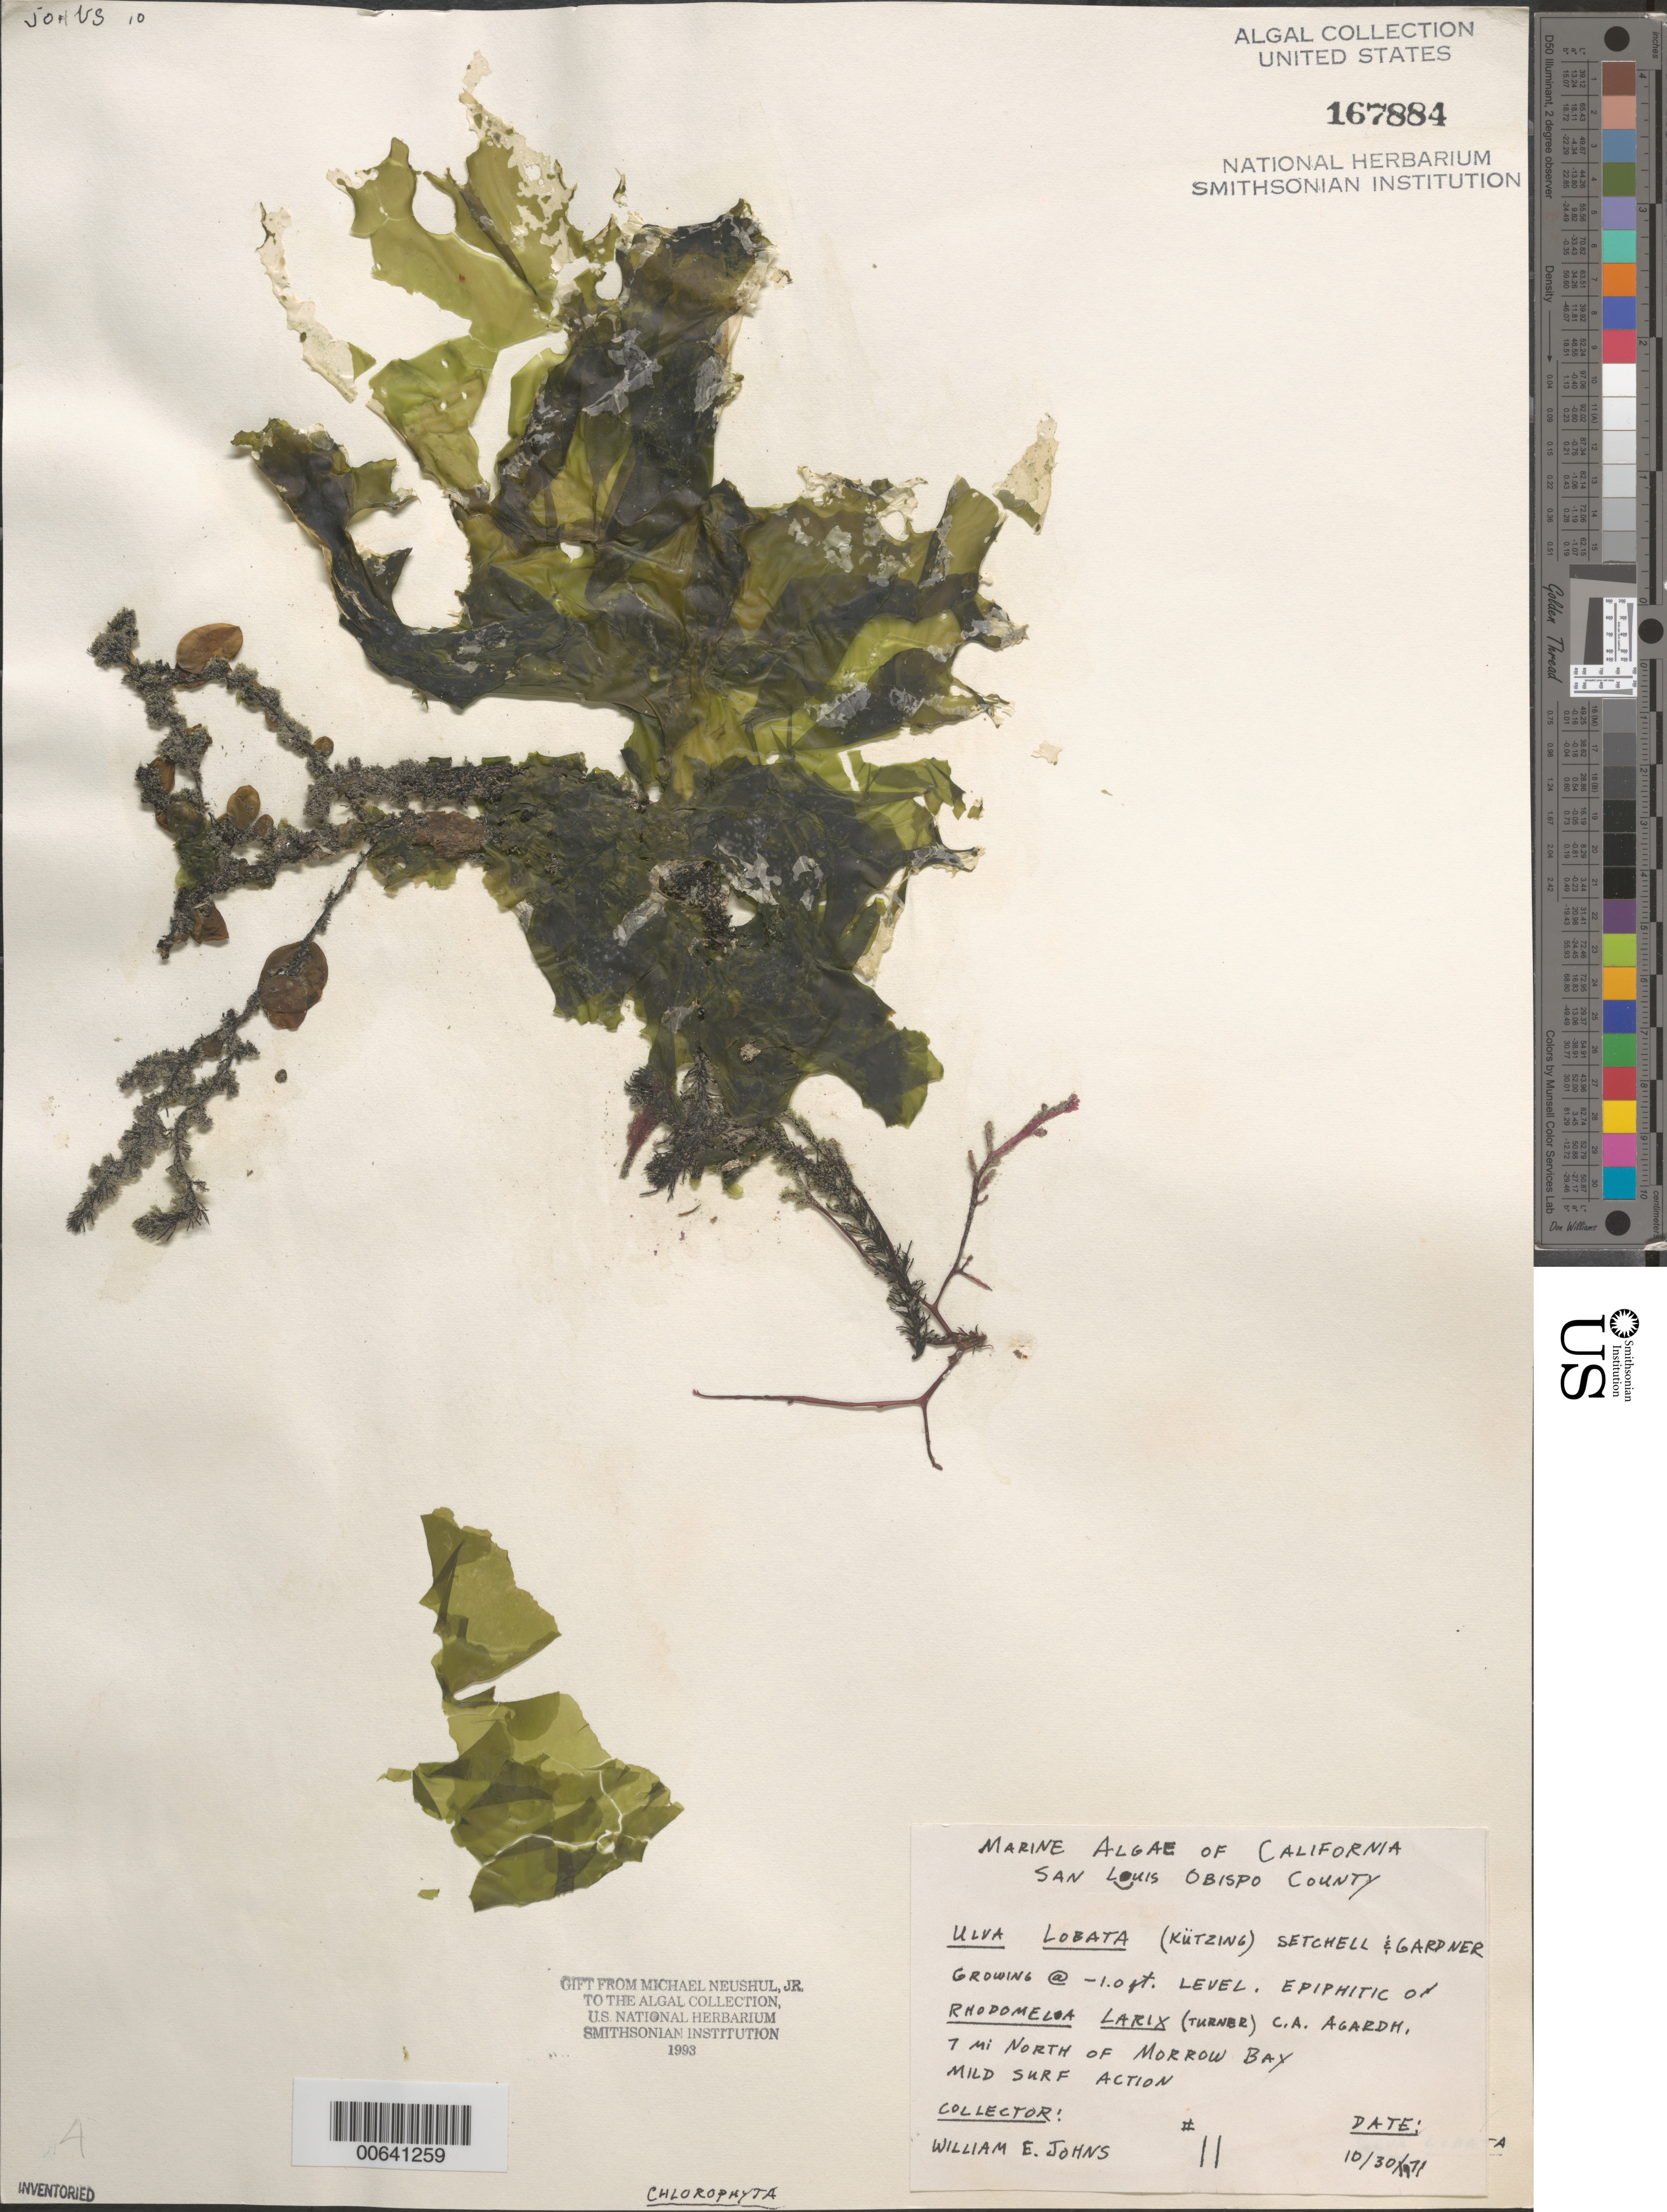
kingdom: Plantae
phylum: Chlorophyta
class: Ulvophyceae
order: Ulvales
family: Ulvaceae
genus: Ulva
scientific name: Ulva lactuca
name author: L.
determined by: Algae name updating Project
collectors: W. Johns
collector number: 11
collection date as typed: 30 Oct 1971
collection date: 1971-10-30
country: United States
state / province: California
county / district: San Luis Obispo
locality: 7 miles north of Morro Bay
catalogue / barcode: US 167884